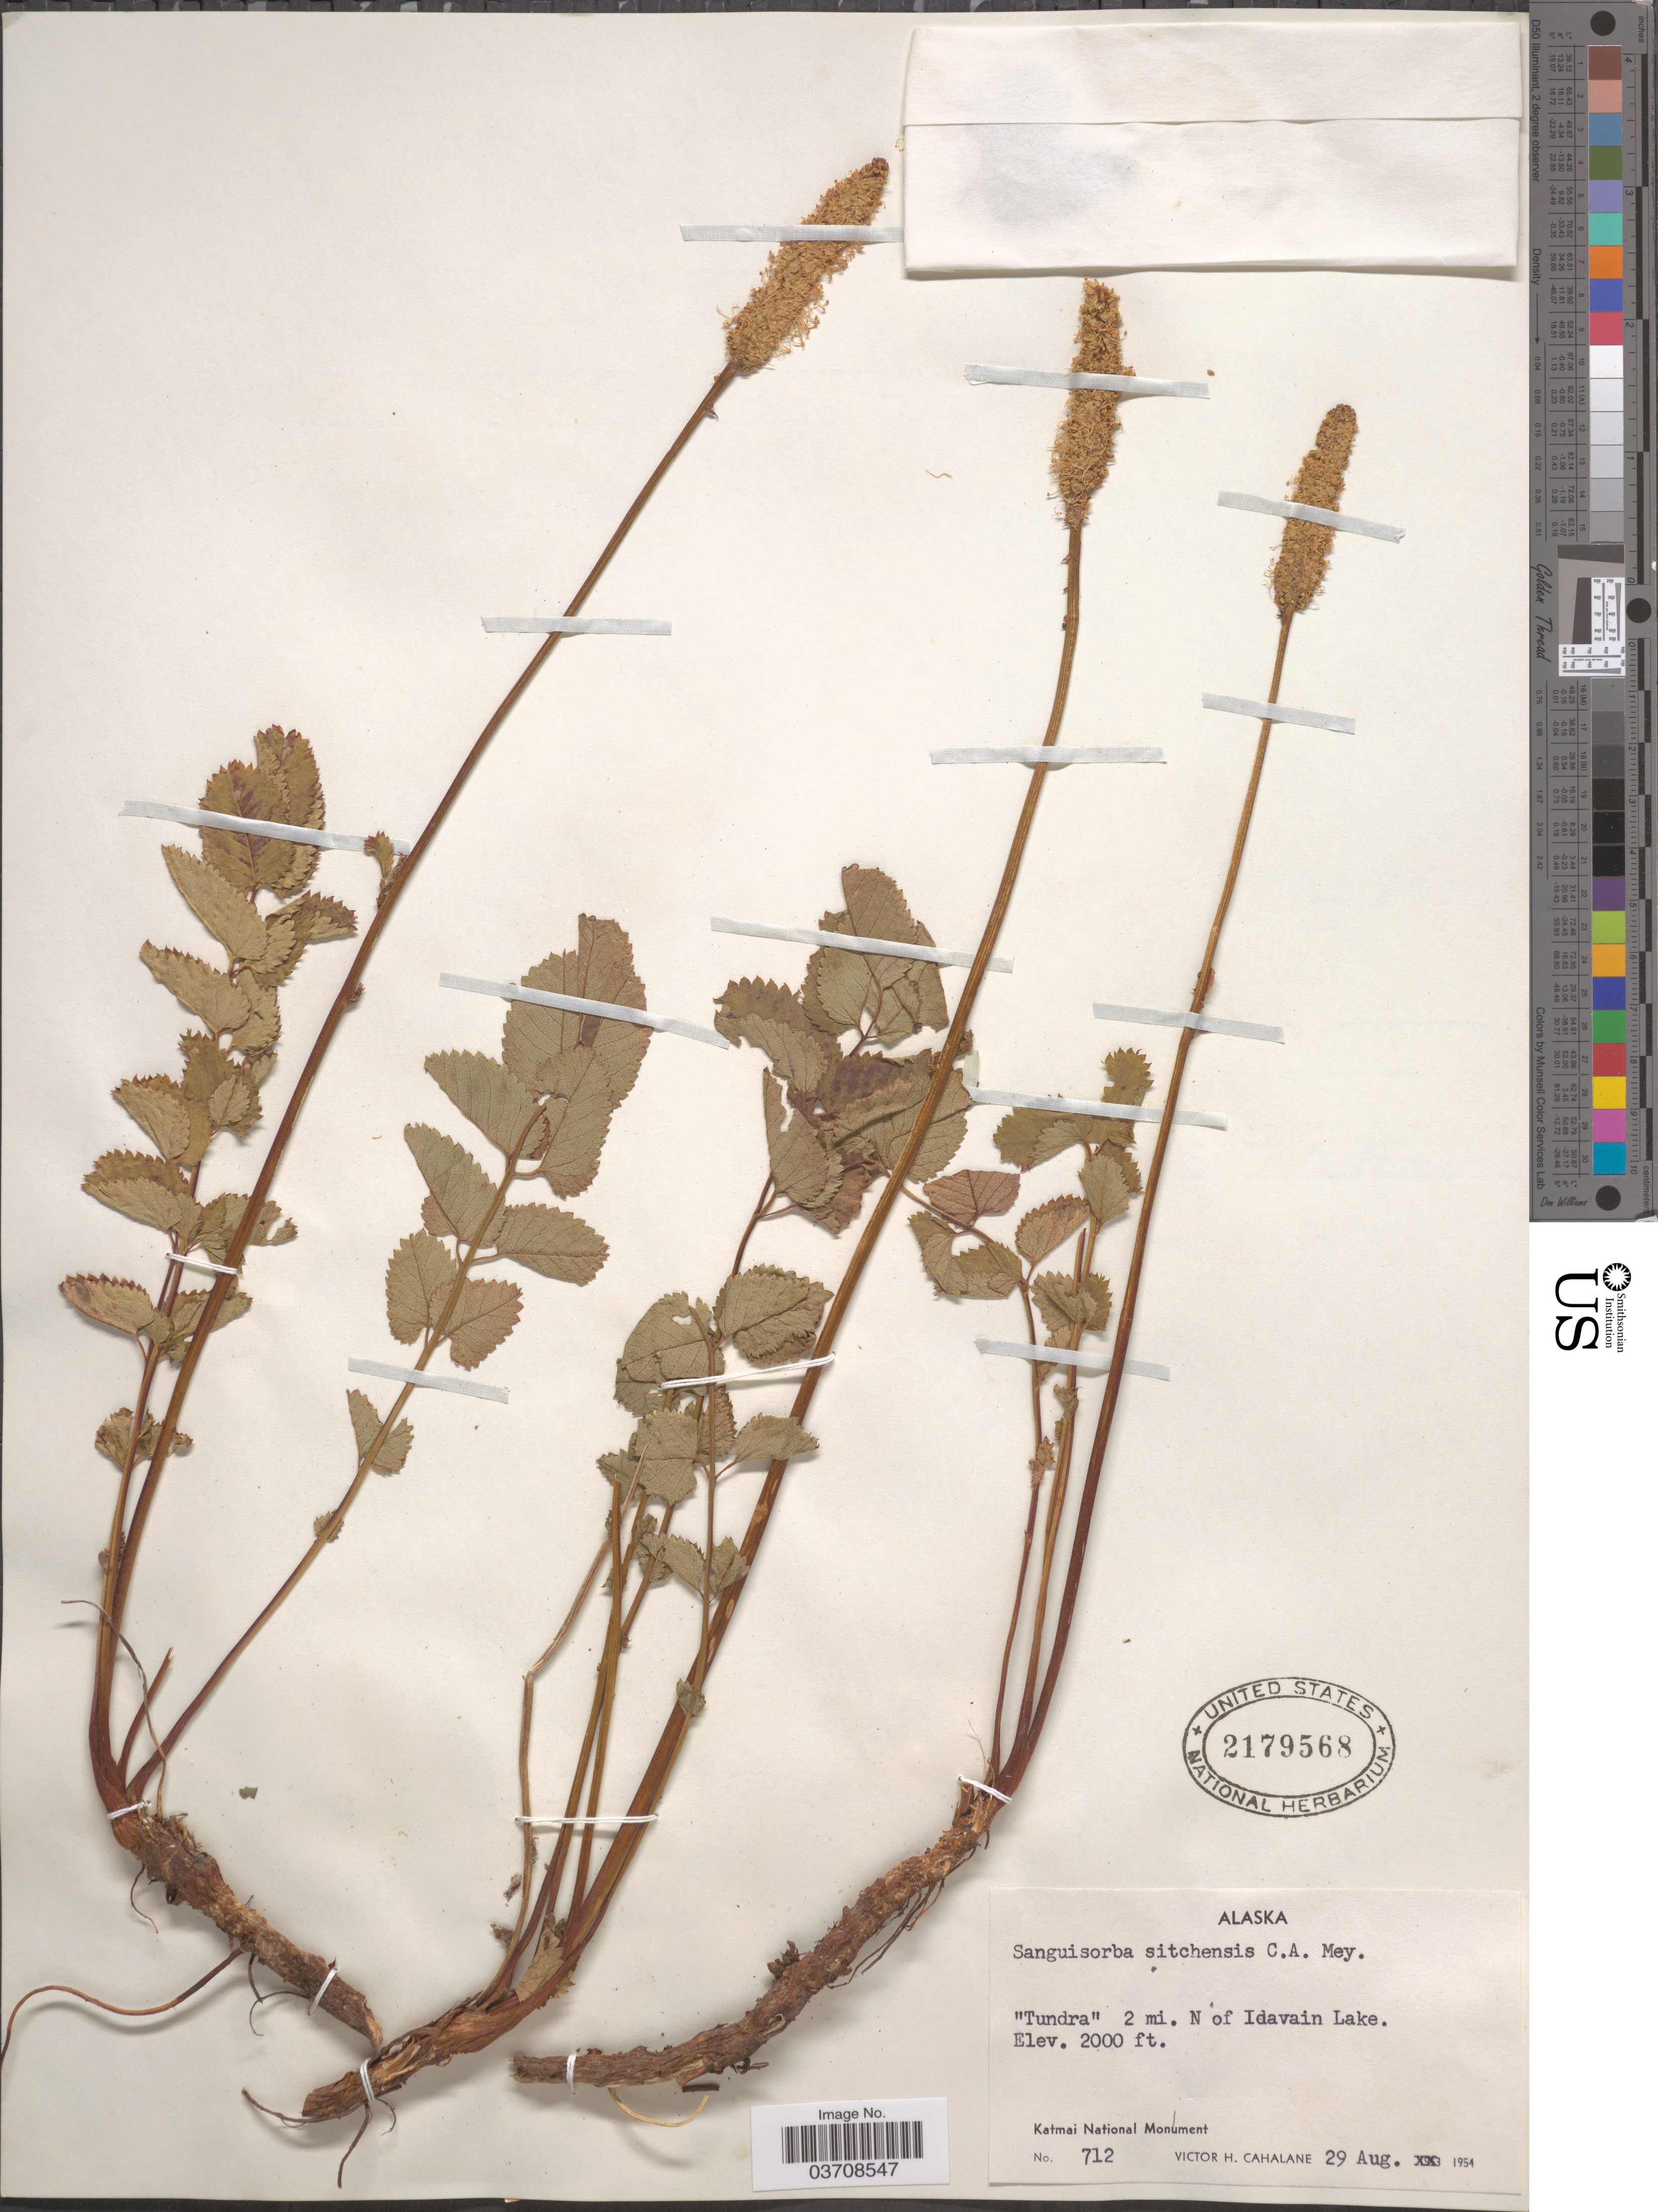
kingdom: Plantae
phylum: Tracheophyta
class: Magnoliopsida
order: Rosales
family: Rosaceae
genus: Sanguisorba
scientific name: Sanguisorba stipulata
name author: Raf.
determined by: Strong, Mark T., (BOT), Smithsonian Institution - National Museum of Natural History (UNITED STATES)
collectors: V. Cahalane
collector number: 712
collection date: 1954-08-29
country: United States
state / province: Alaska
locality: Tundra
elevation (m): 610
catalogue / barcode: US 2179568